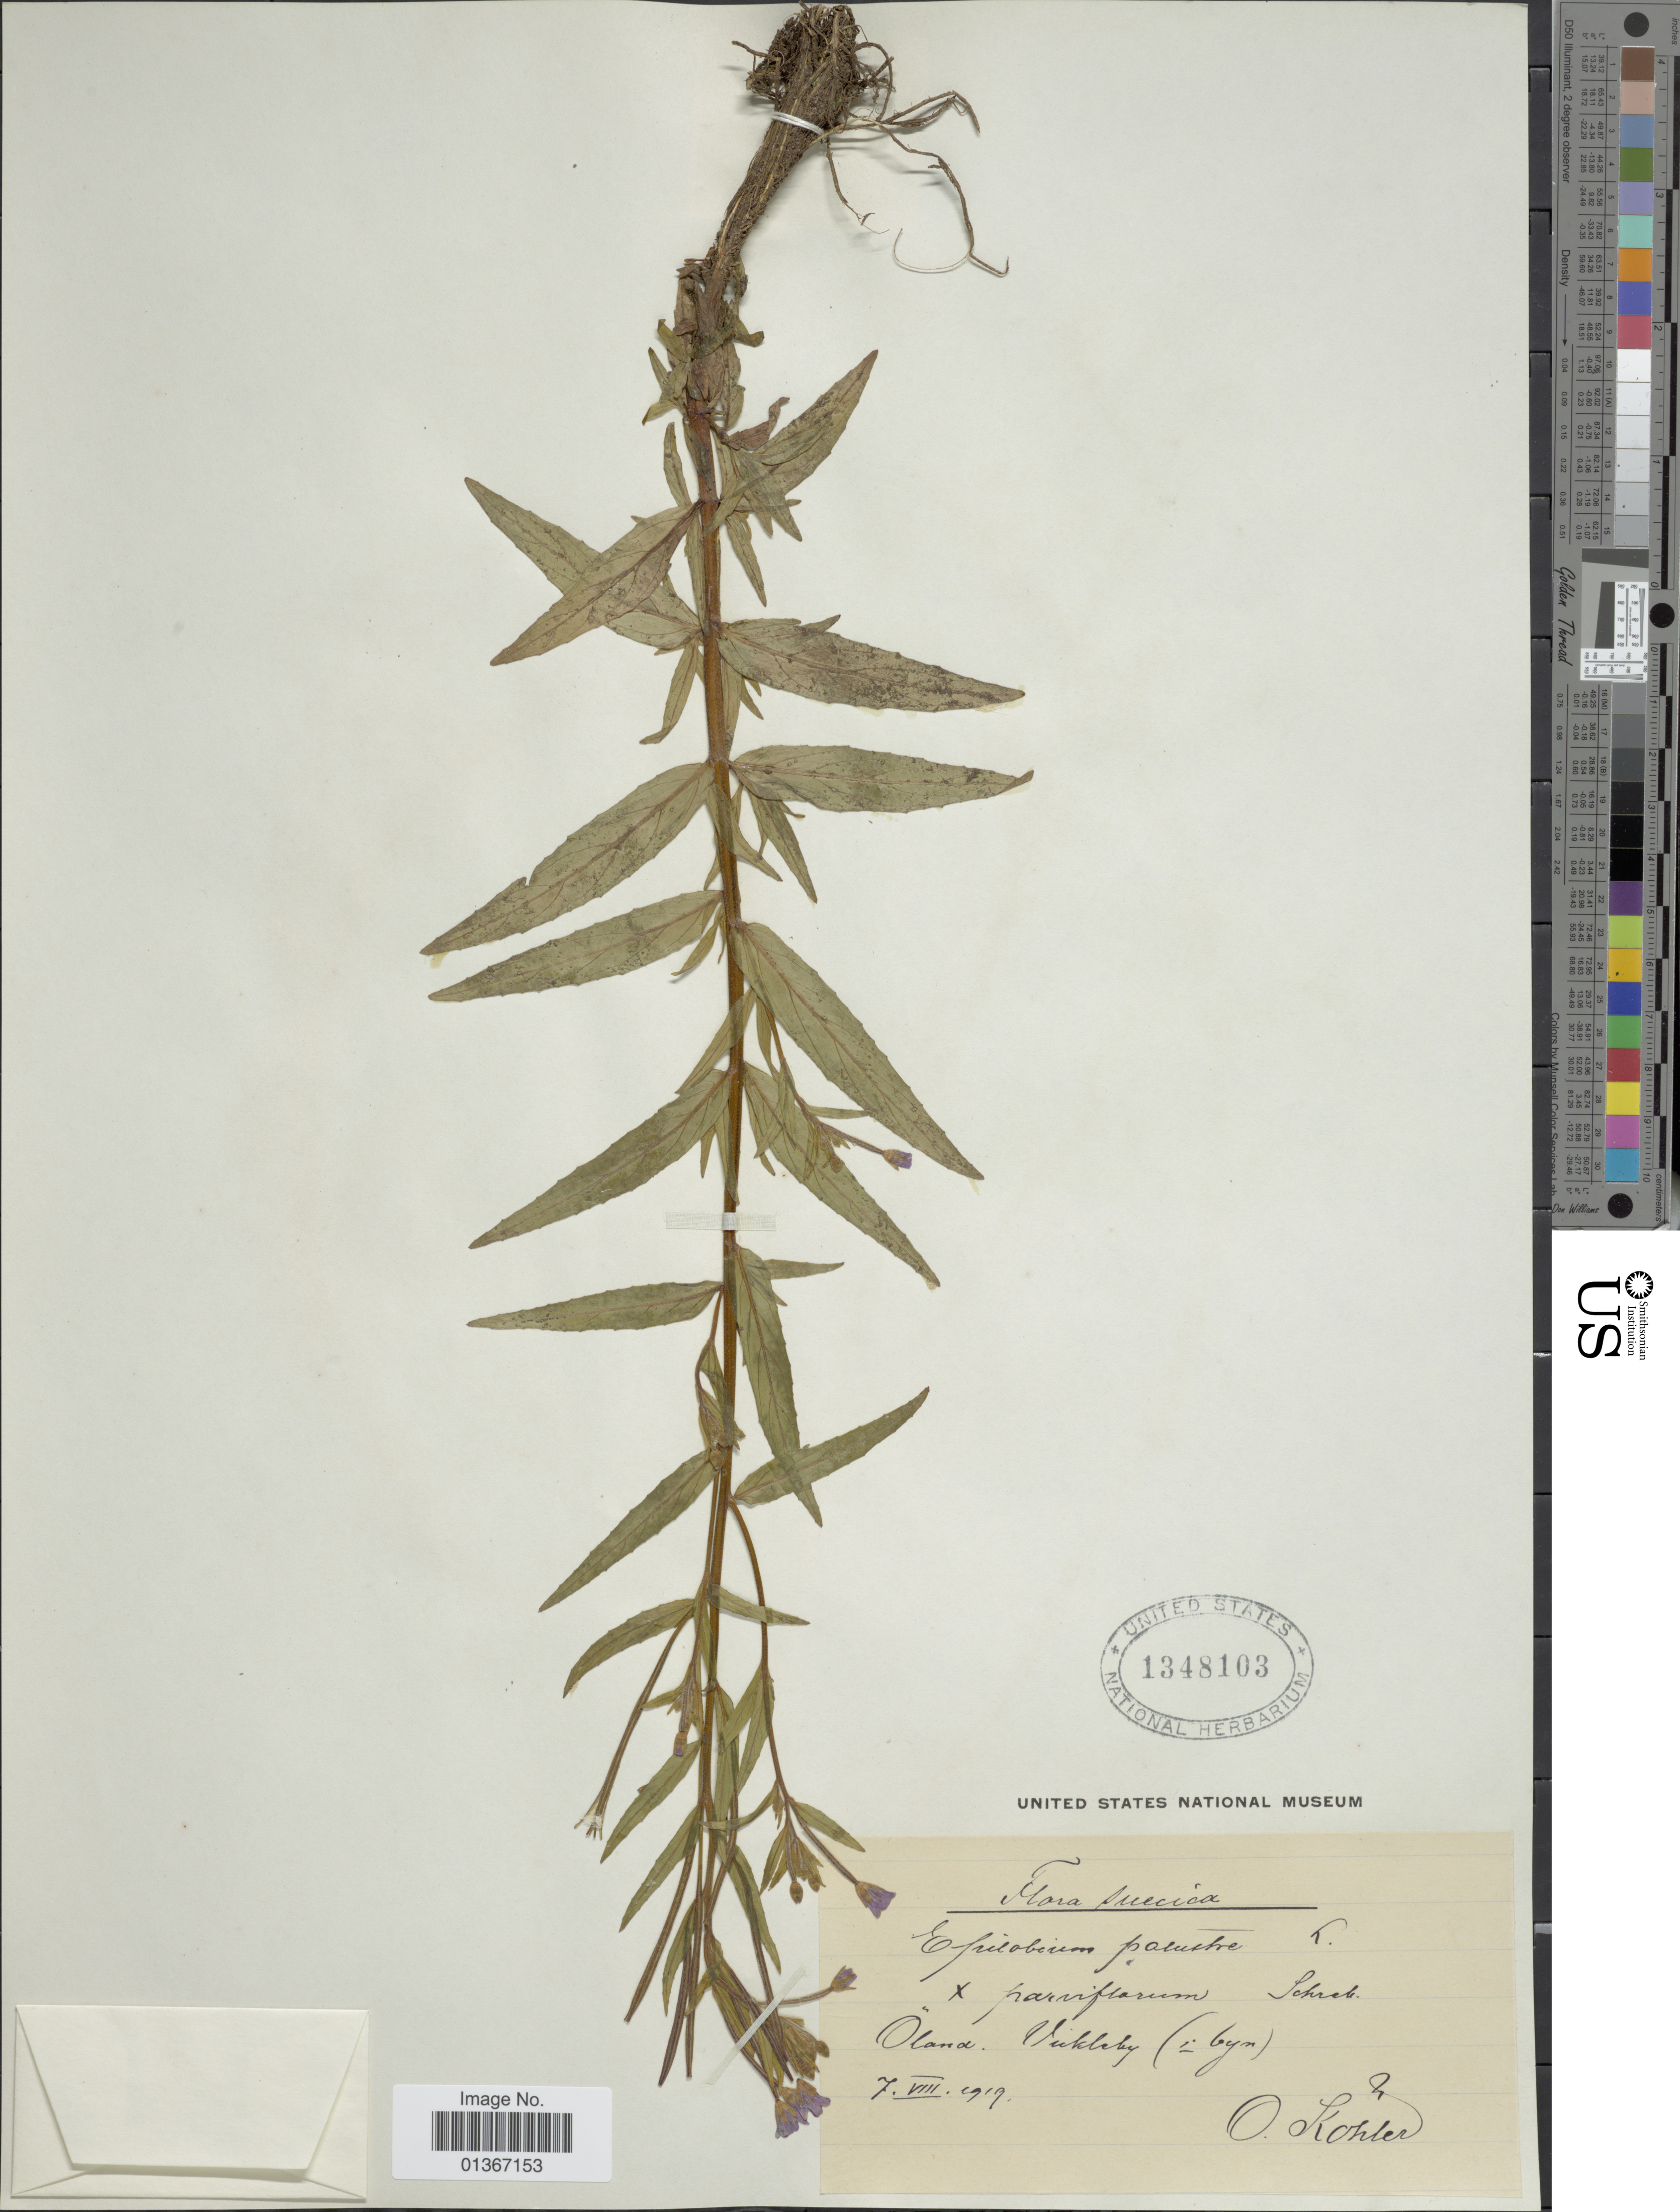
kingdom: Plantae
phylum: Tracheophyta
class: Magnoliopsida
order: Myrtales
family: Onagraceae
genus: Epilobium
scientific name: Epilobium palustre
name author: L.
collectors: O. Köhler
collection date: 1919-08-07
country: Sweden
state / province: Kalmar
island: Öland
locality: Vickleby (i byn)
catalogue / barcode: US 1348103